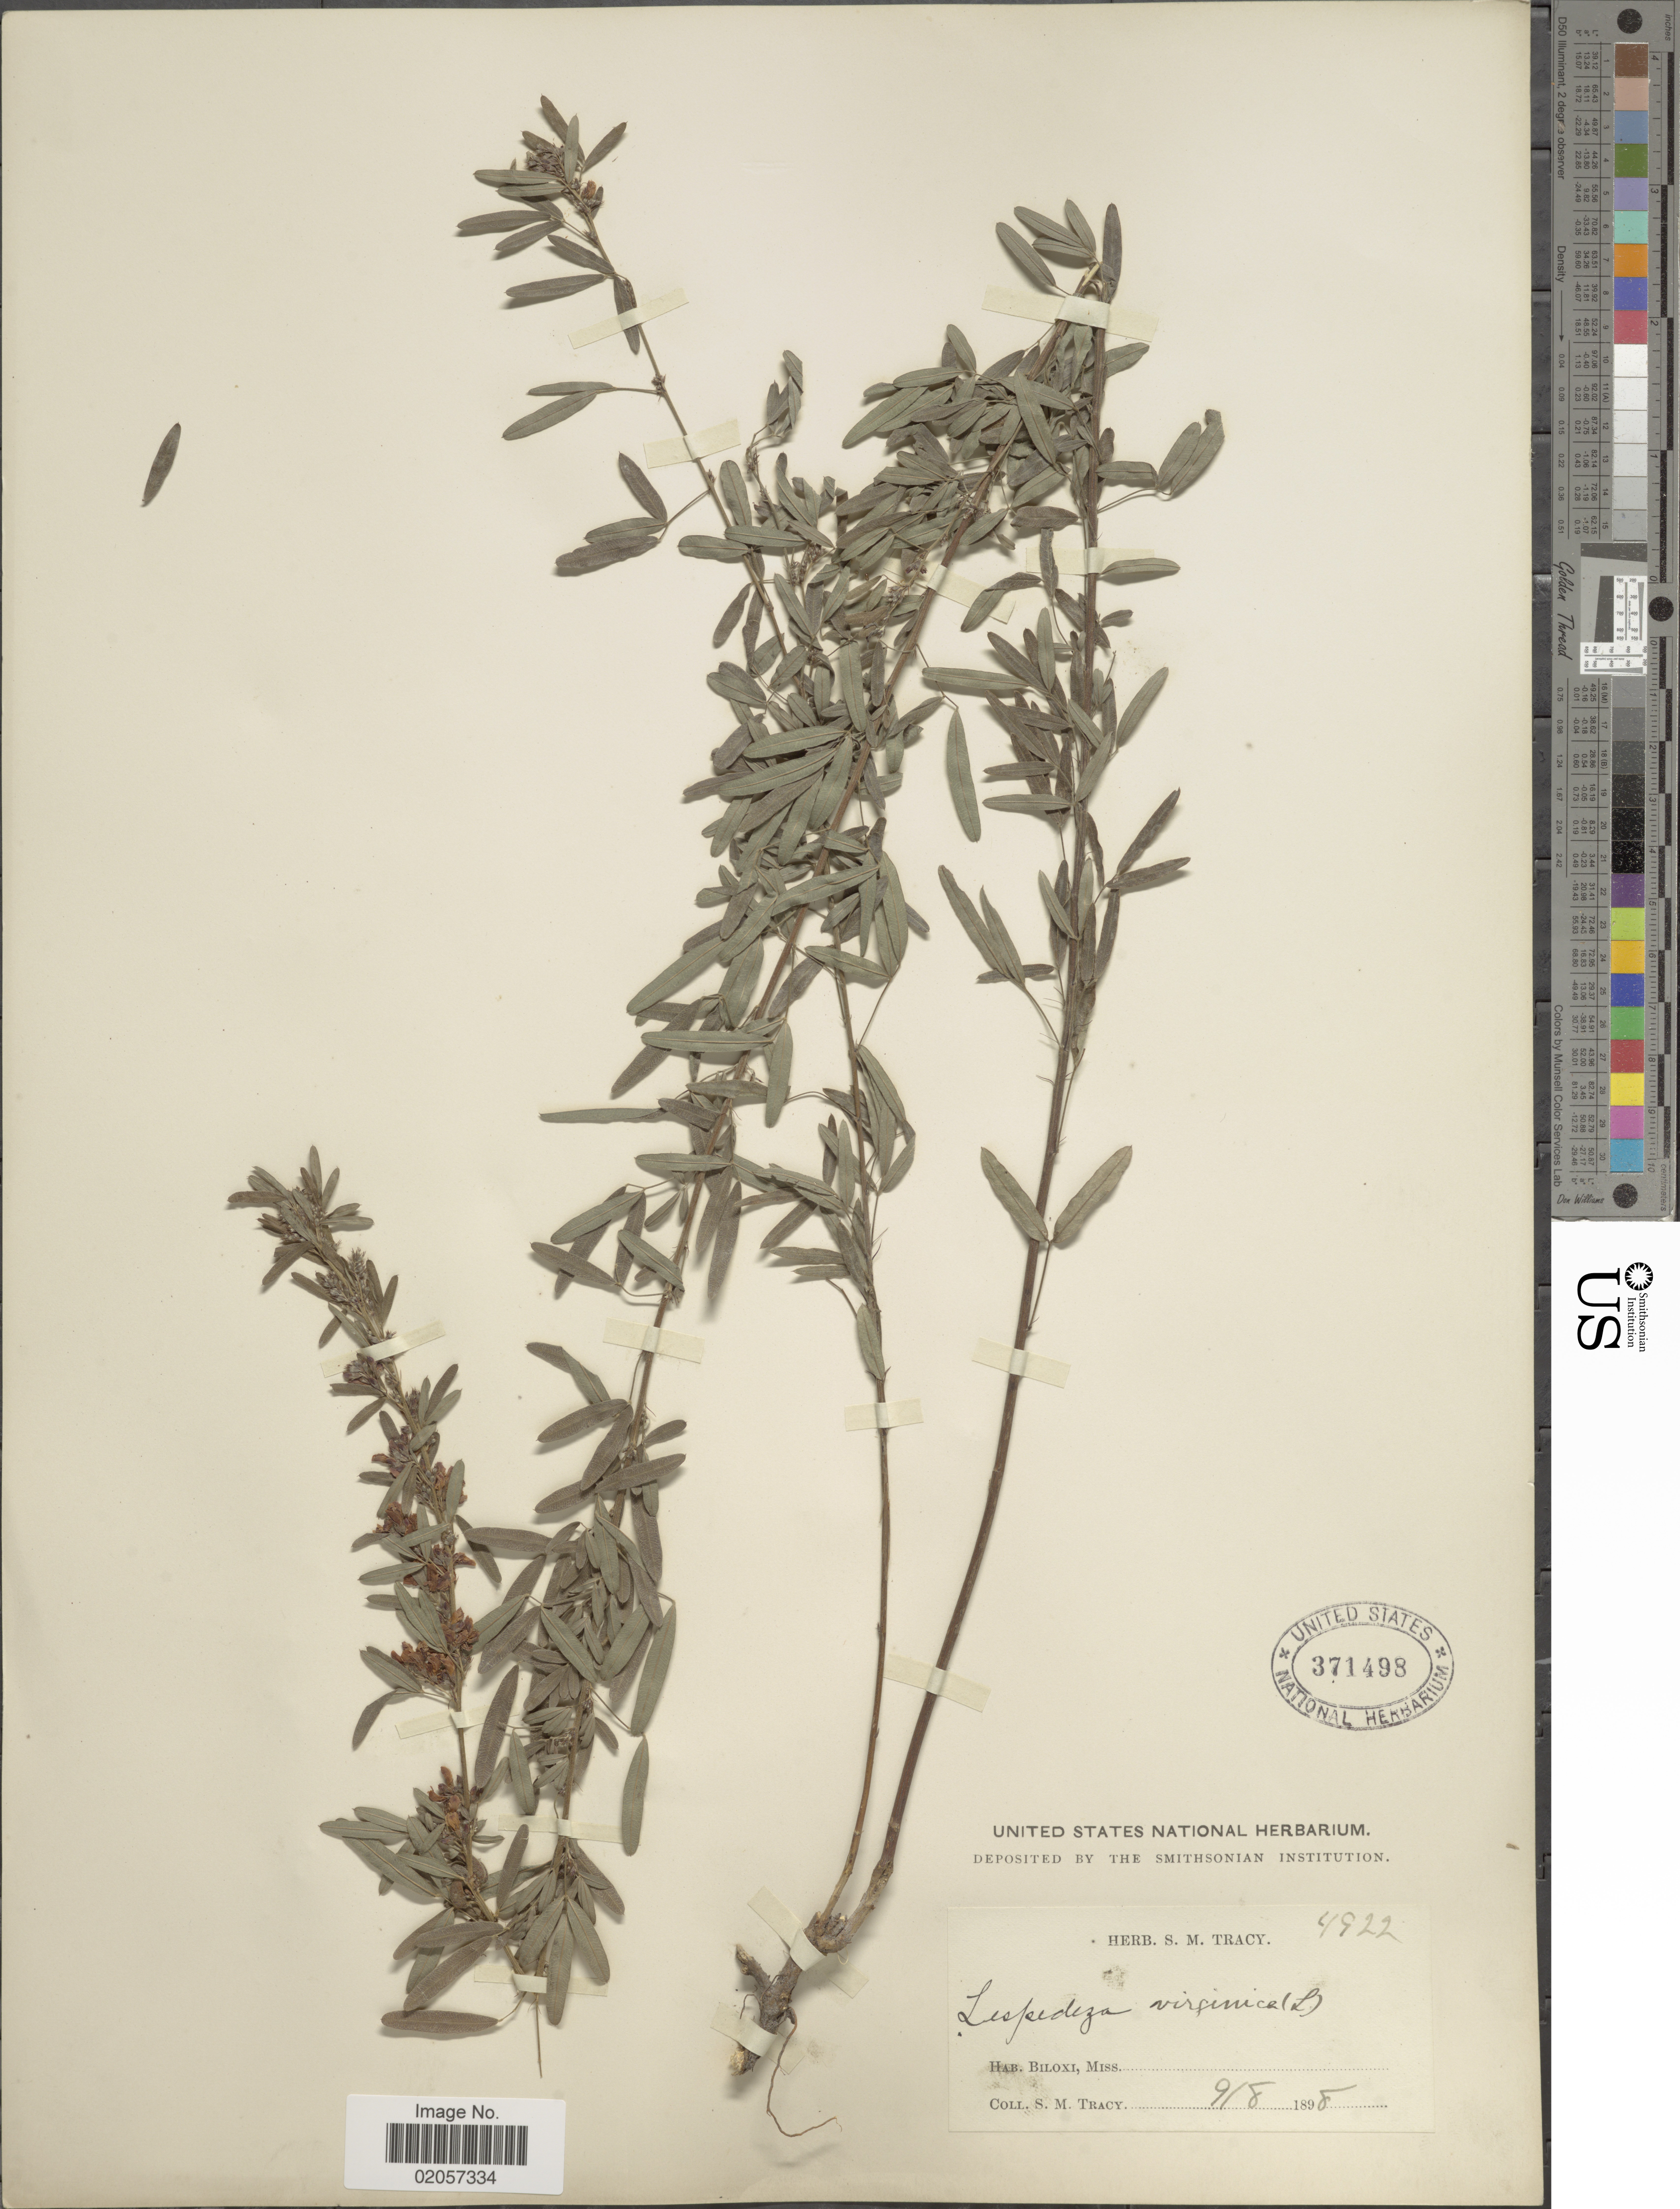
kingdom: Plantae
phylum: Tracheophyta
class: Magnoliopsida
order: Fabales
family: Fabaceae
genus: Lespedeza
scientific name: Lespedeza virginica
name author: (L.) Britton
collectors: S. M. Tracy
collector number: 4922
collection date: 1898-08-09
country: United States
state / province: Mississippi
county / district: Harrison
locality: Biloxi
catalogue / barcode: US 371498